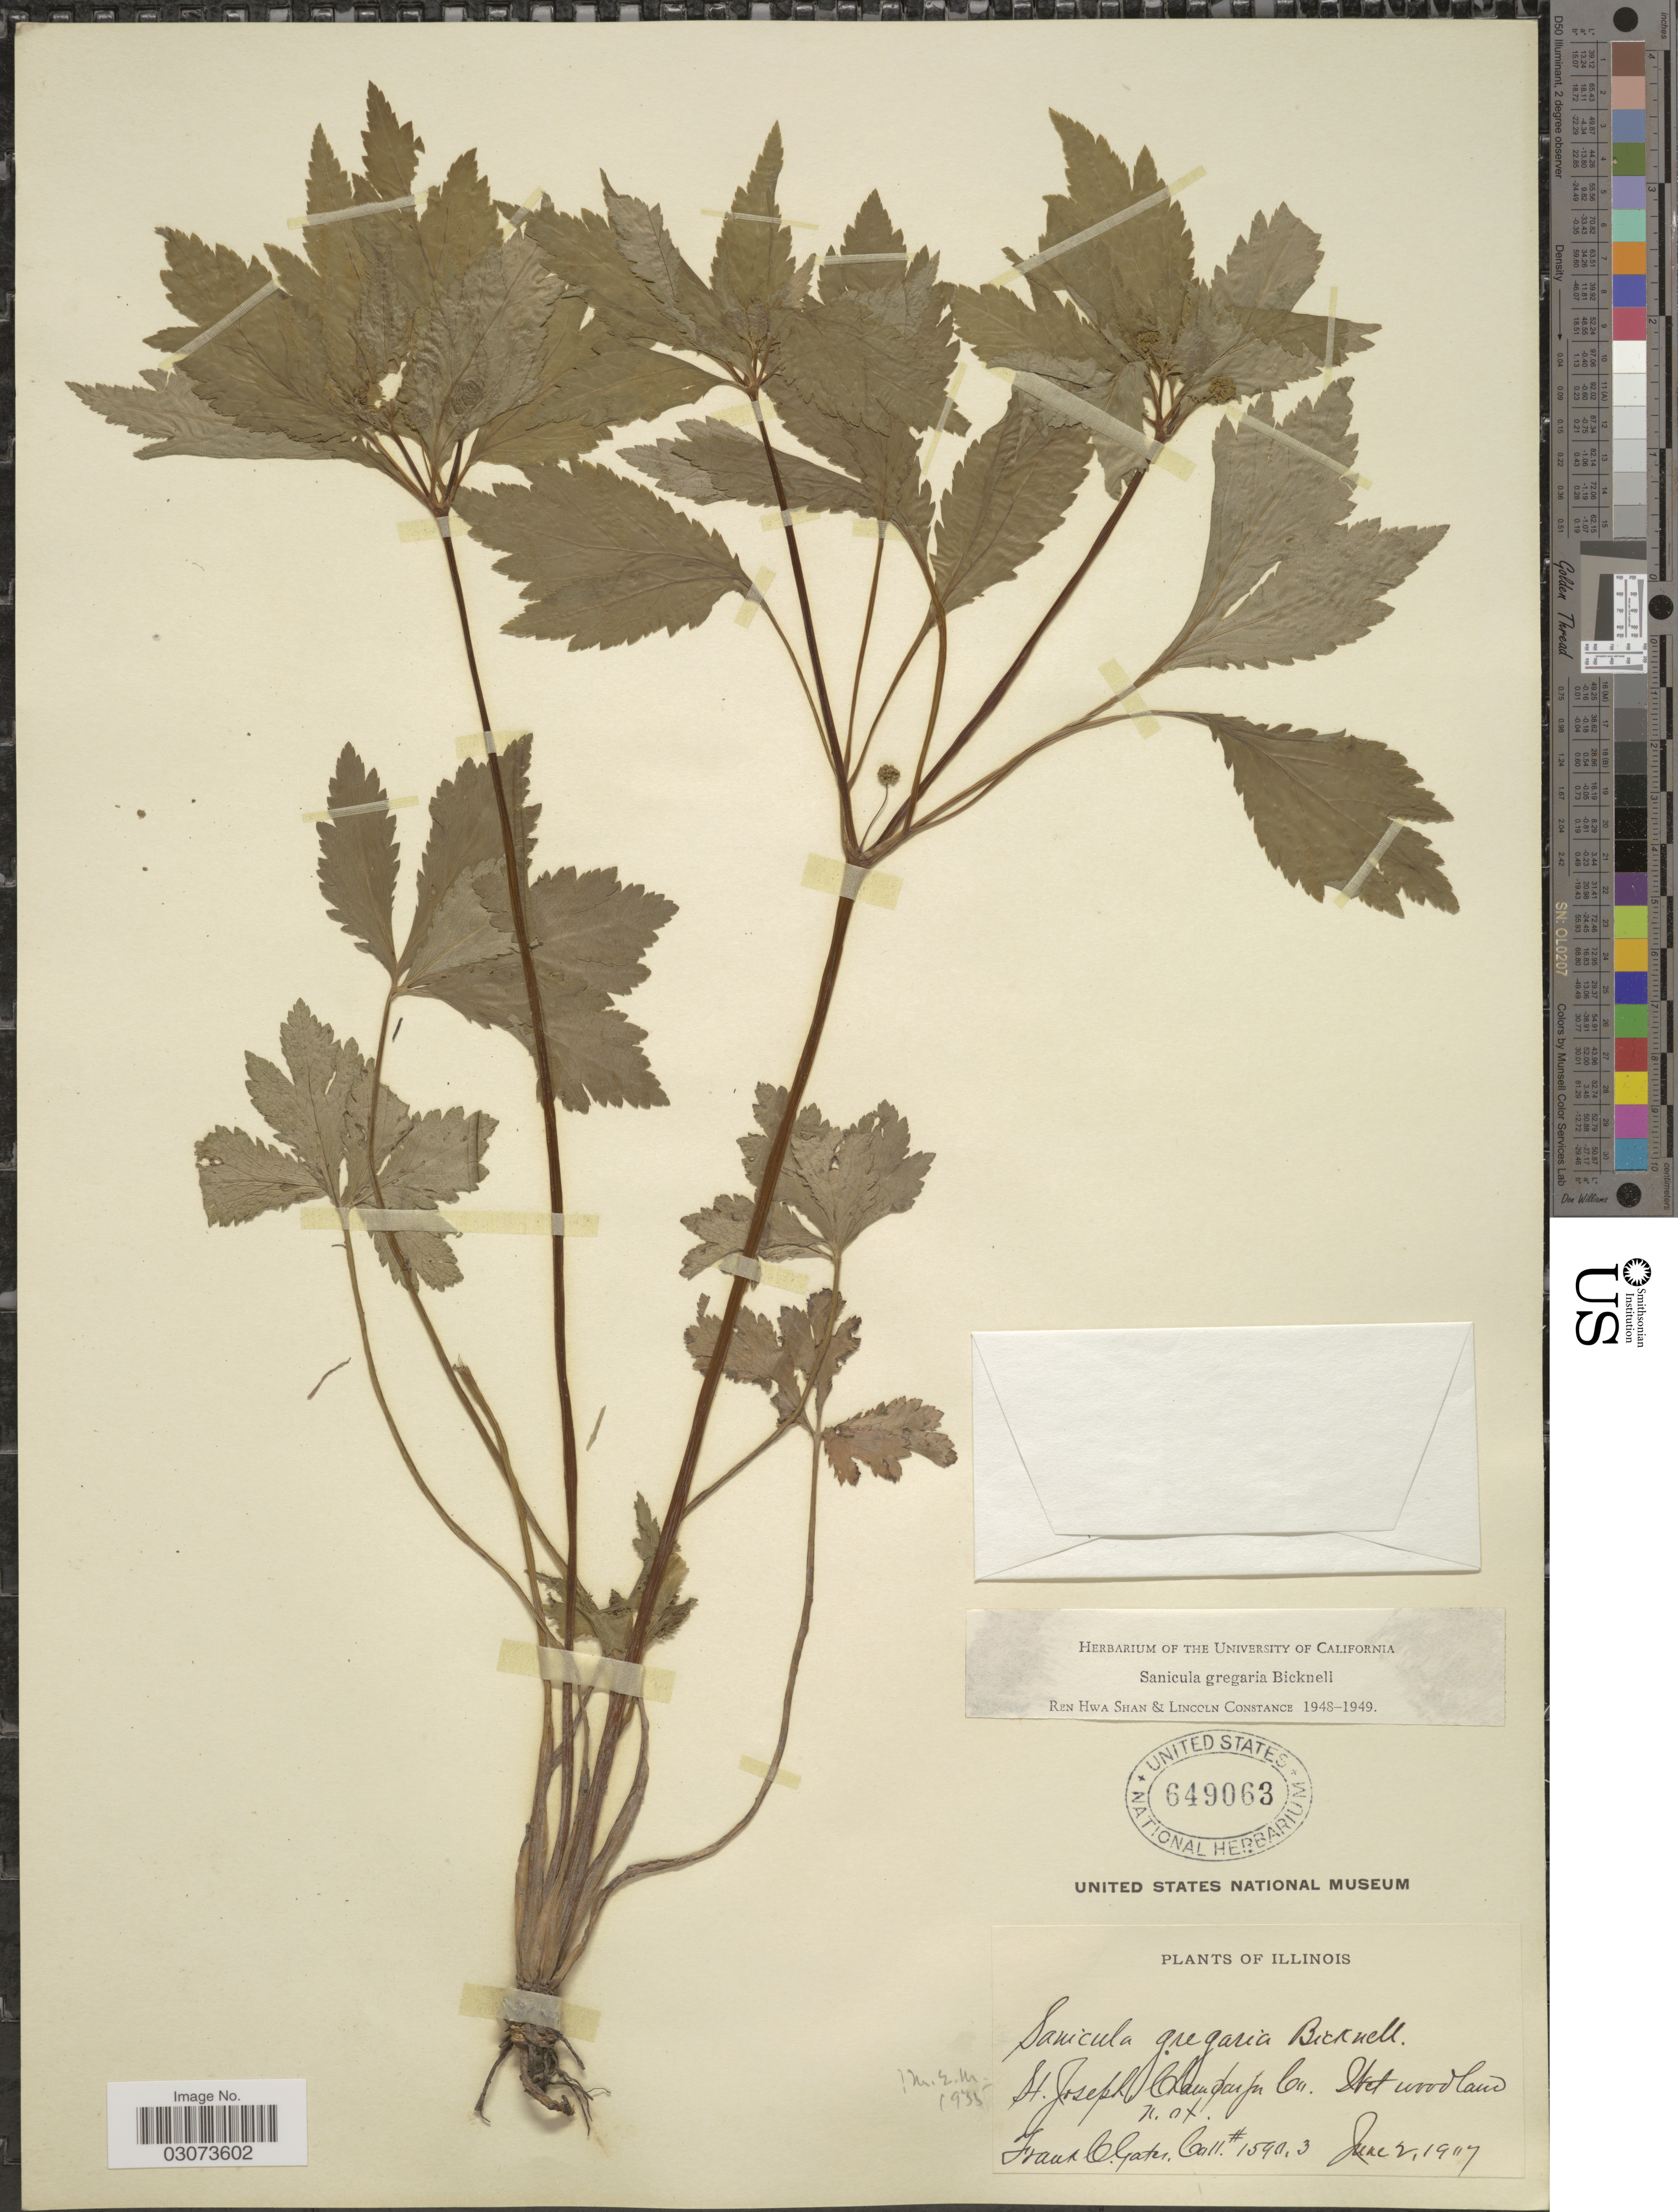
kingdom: Plantae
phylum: Tracheophyta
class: Magnoliopsida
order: Apiales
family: Apiaceae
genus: Sanicula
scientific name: Sanicula gregaria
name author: E.P. Bicknell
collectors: F. C. Gates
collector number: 159a,3*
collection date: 1907-06-02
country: United States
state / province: Illinois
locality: St. Joseph, Champaign Co.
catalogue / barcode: US 649063